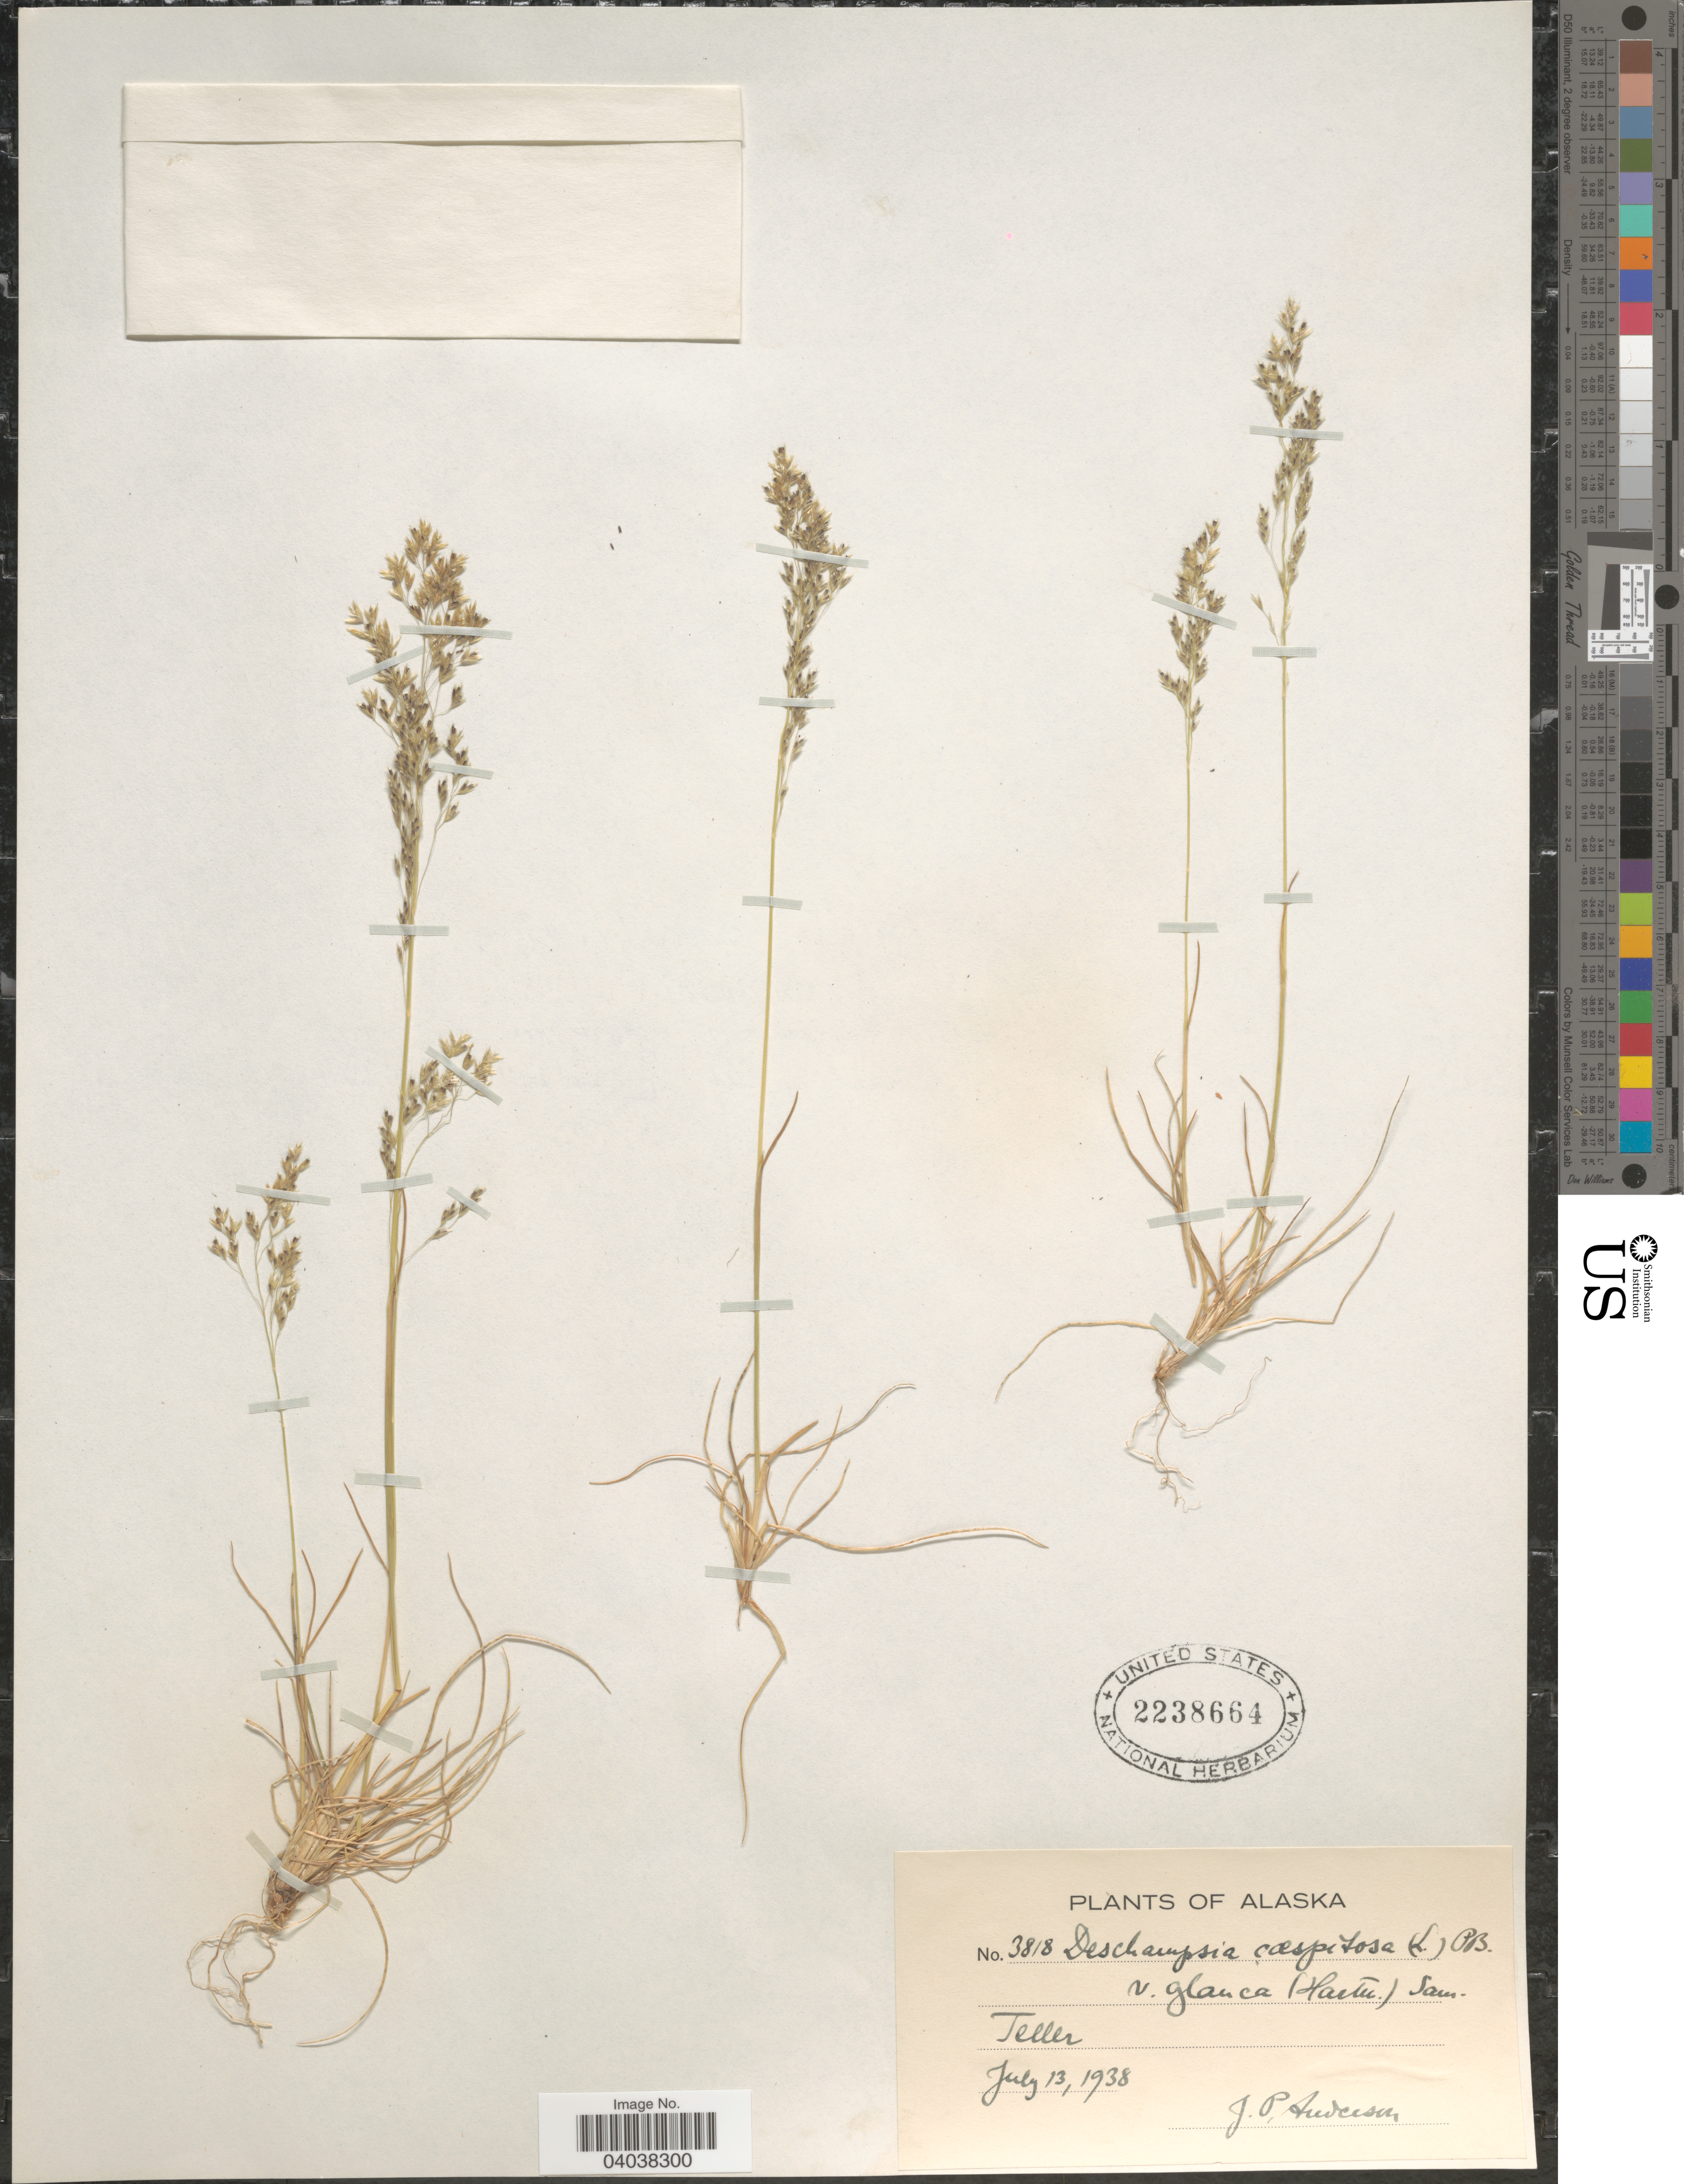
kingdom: Plantae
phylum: Tracheophyta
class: Liliopsida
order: Poales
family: Poaceae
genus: Deschampsia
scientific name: Deschampsia cespitosa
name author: (L.) P. Beauv.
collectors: J. P. Anderson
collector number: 3818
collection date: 1938-07-13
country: United States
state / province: Alaska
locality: Teller.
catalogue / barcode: US 2238664